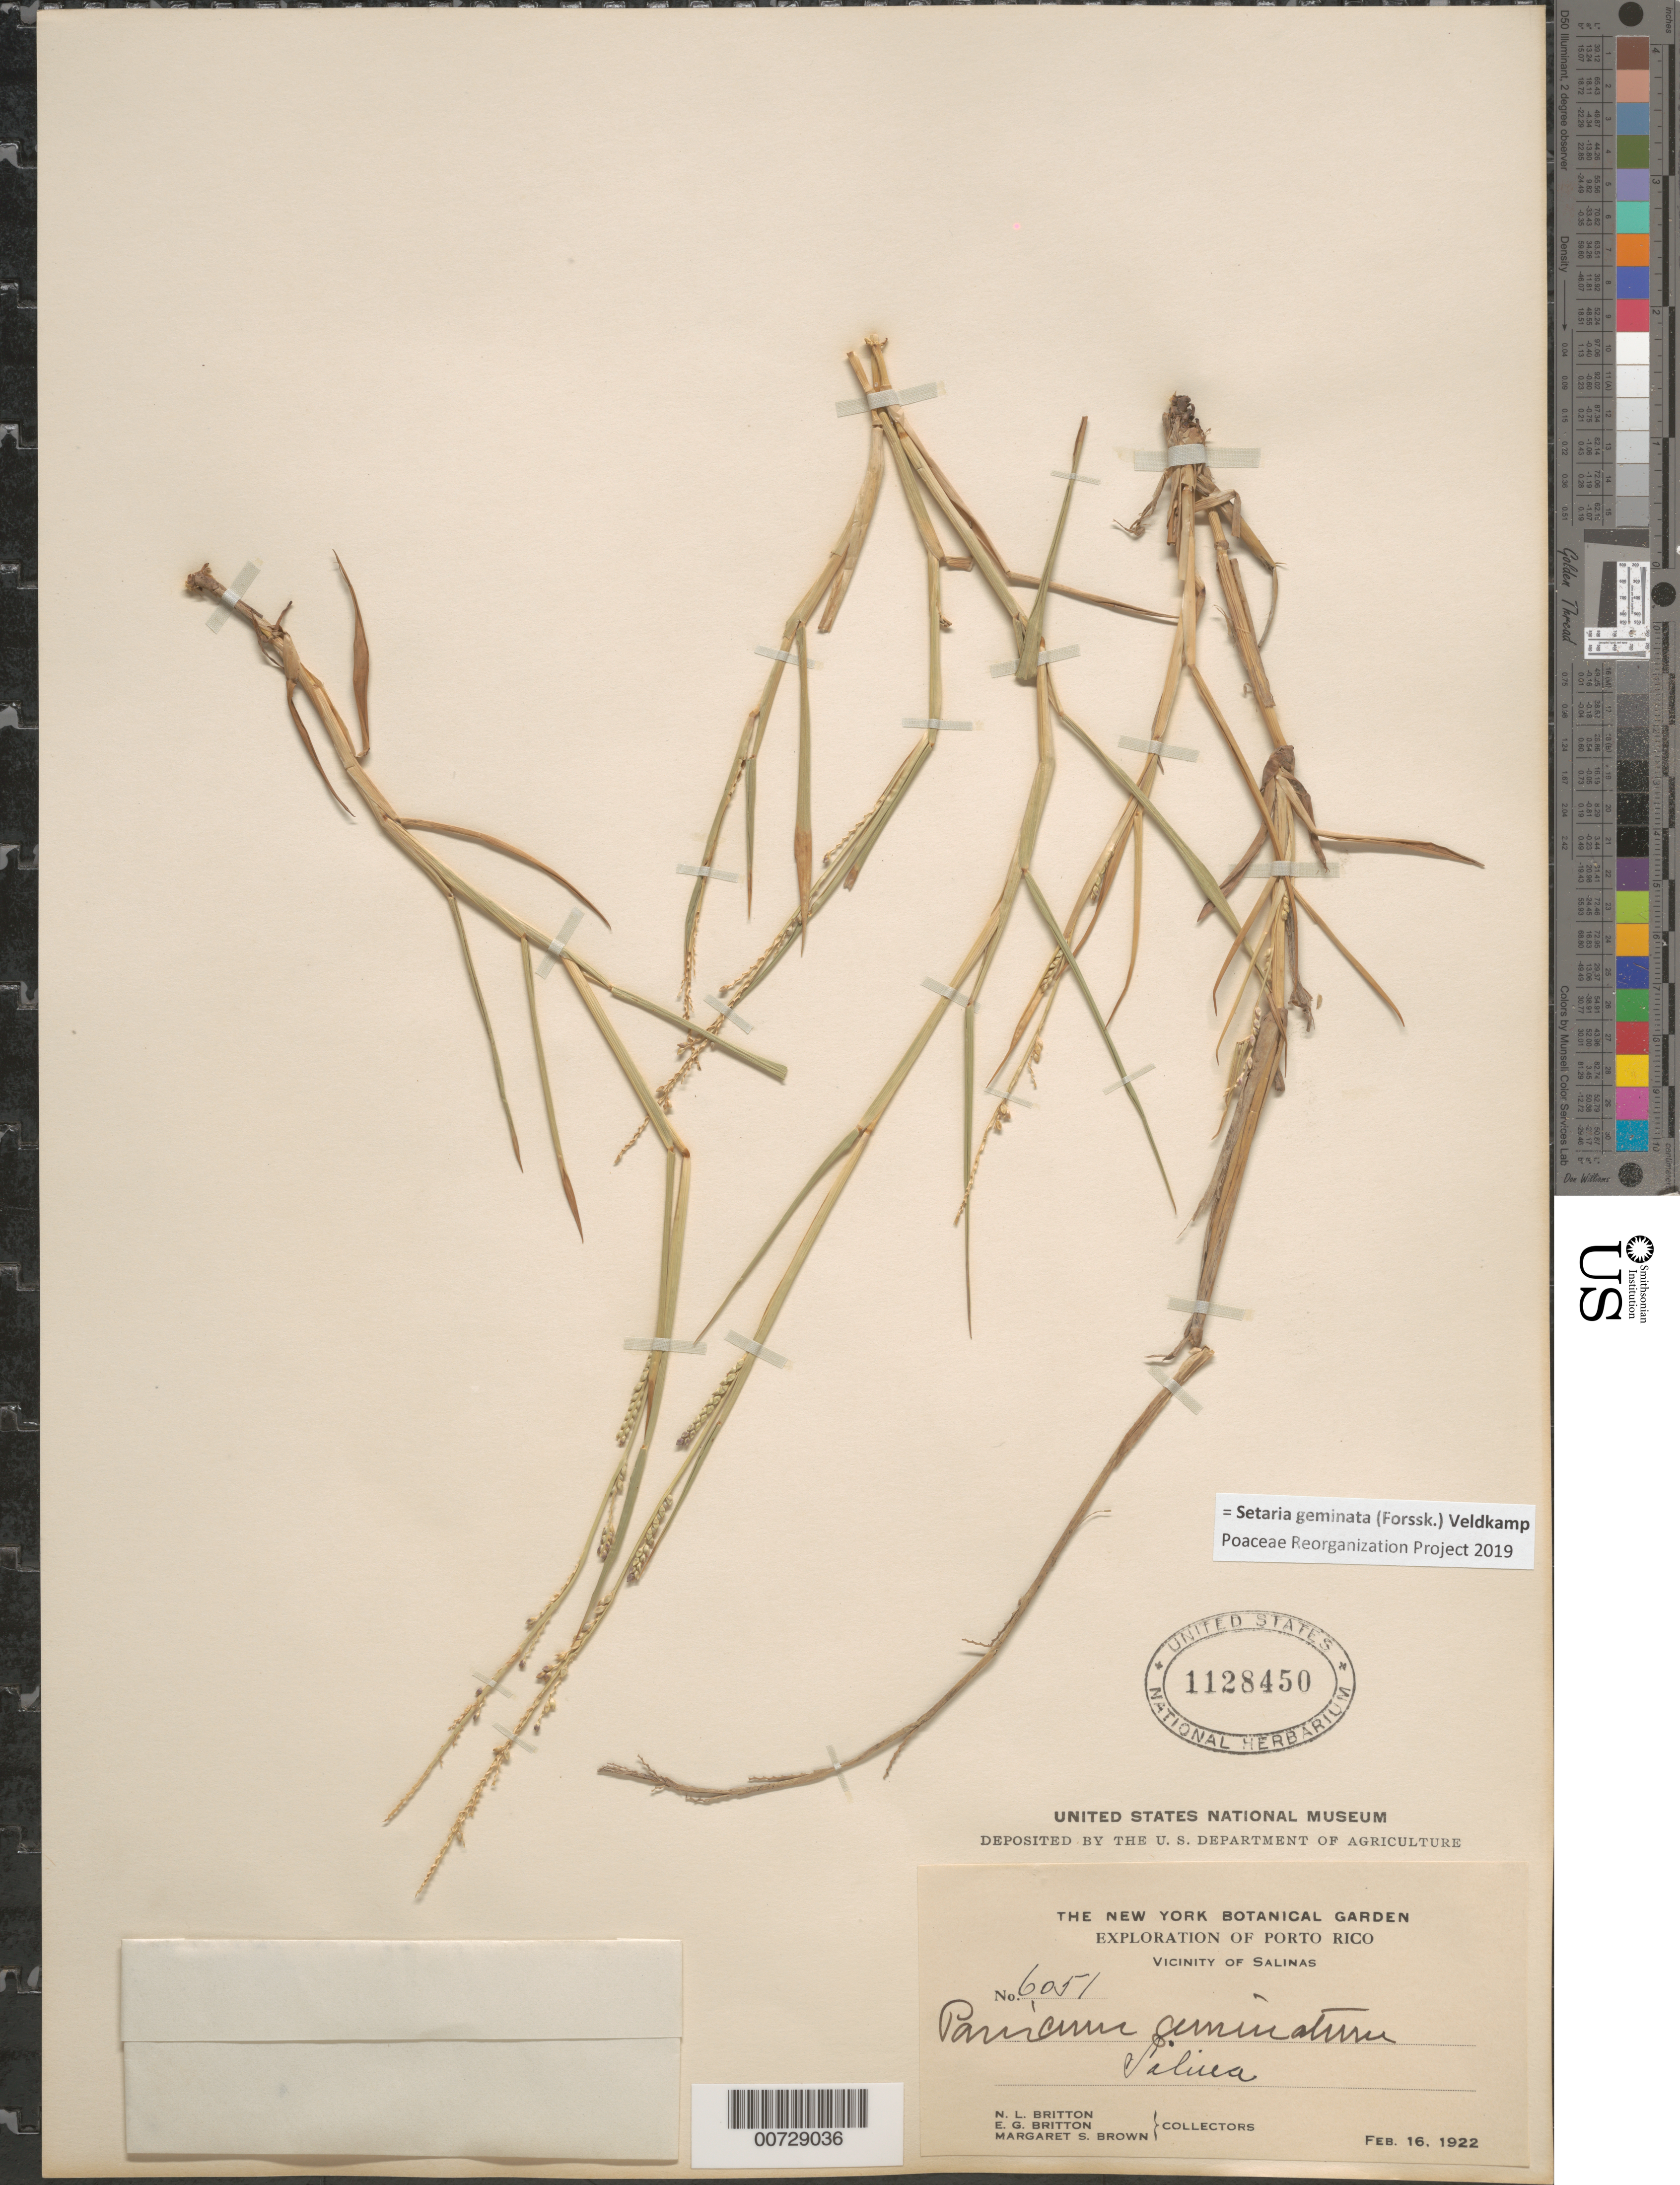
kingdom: Plantae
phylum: Tracheophyta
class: Liliopsida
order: Poales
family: Poaceae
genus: Paspalidium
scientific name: Paspalidium geminatum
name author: (Forssk.) Stapf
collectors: N. Britton, E. G. Britton & M. S. Brown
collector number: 6051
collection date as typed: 16 Feb 1922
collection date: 1922-02-16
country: Puerto Rico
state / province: Salinas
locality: Salinas, vic of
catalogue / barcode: US 1128450